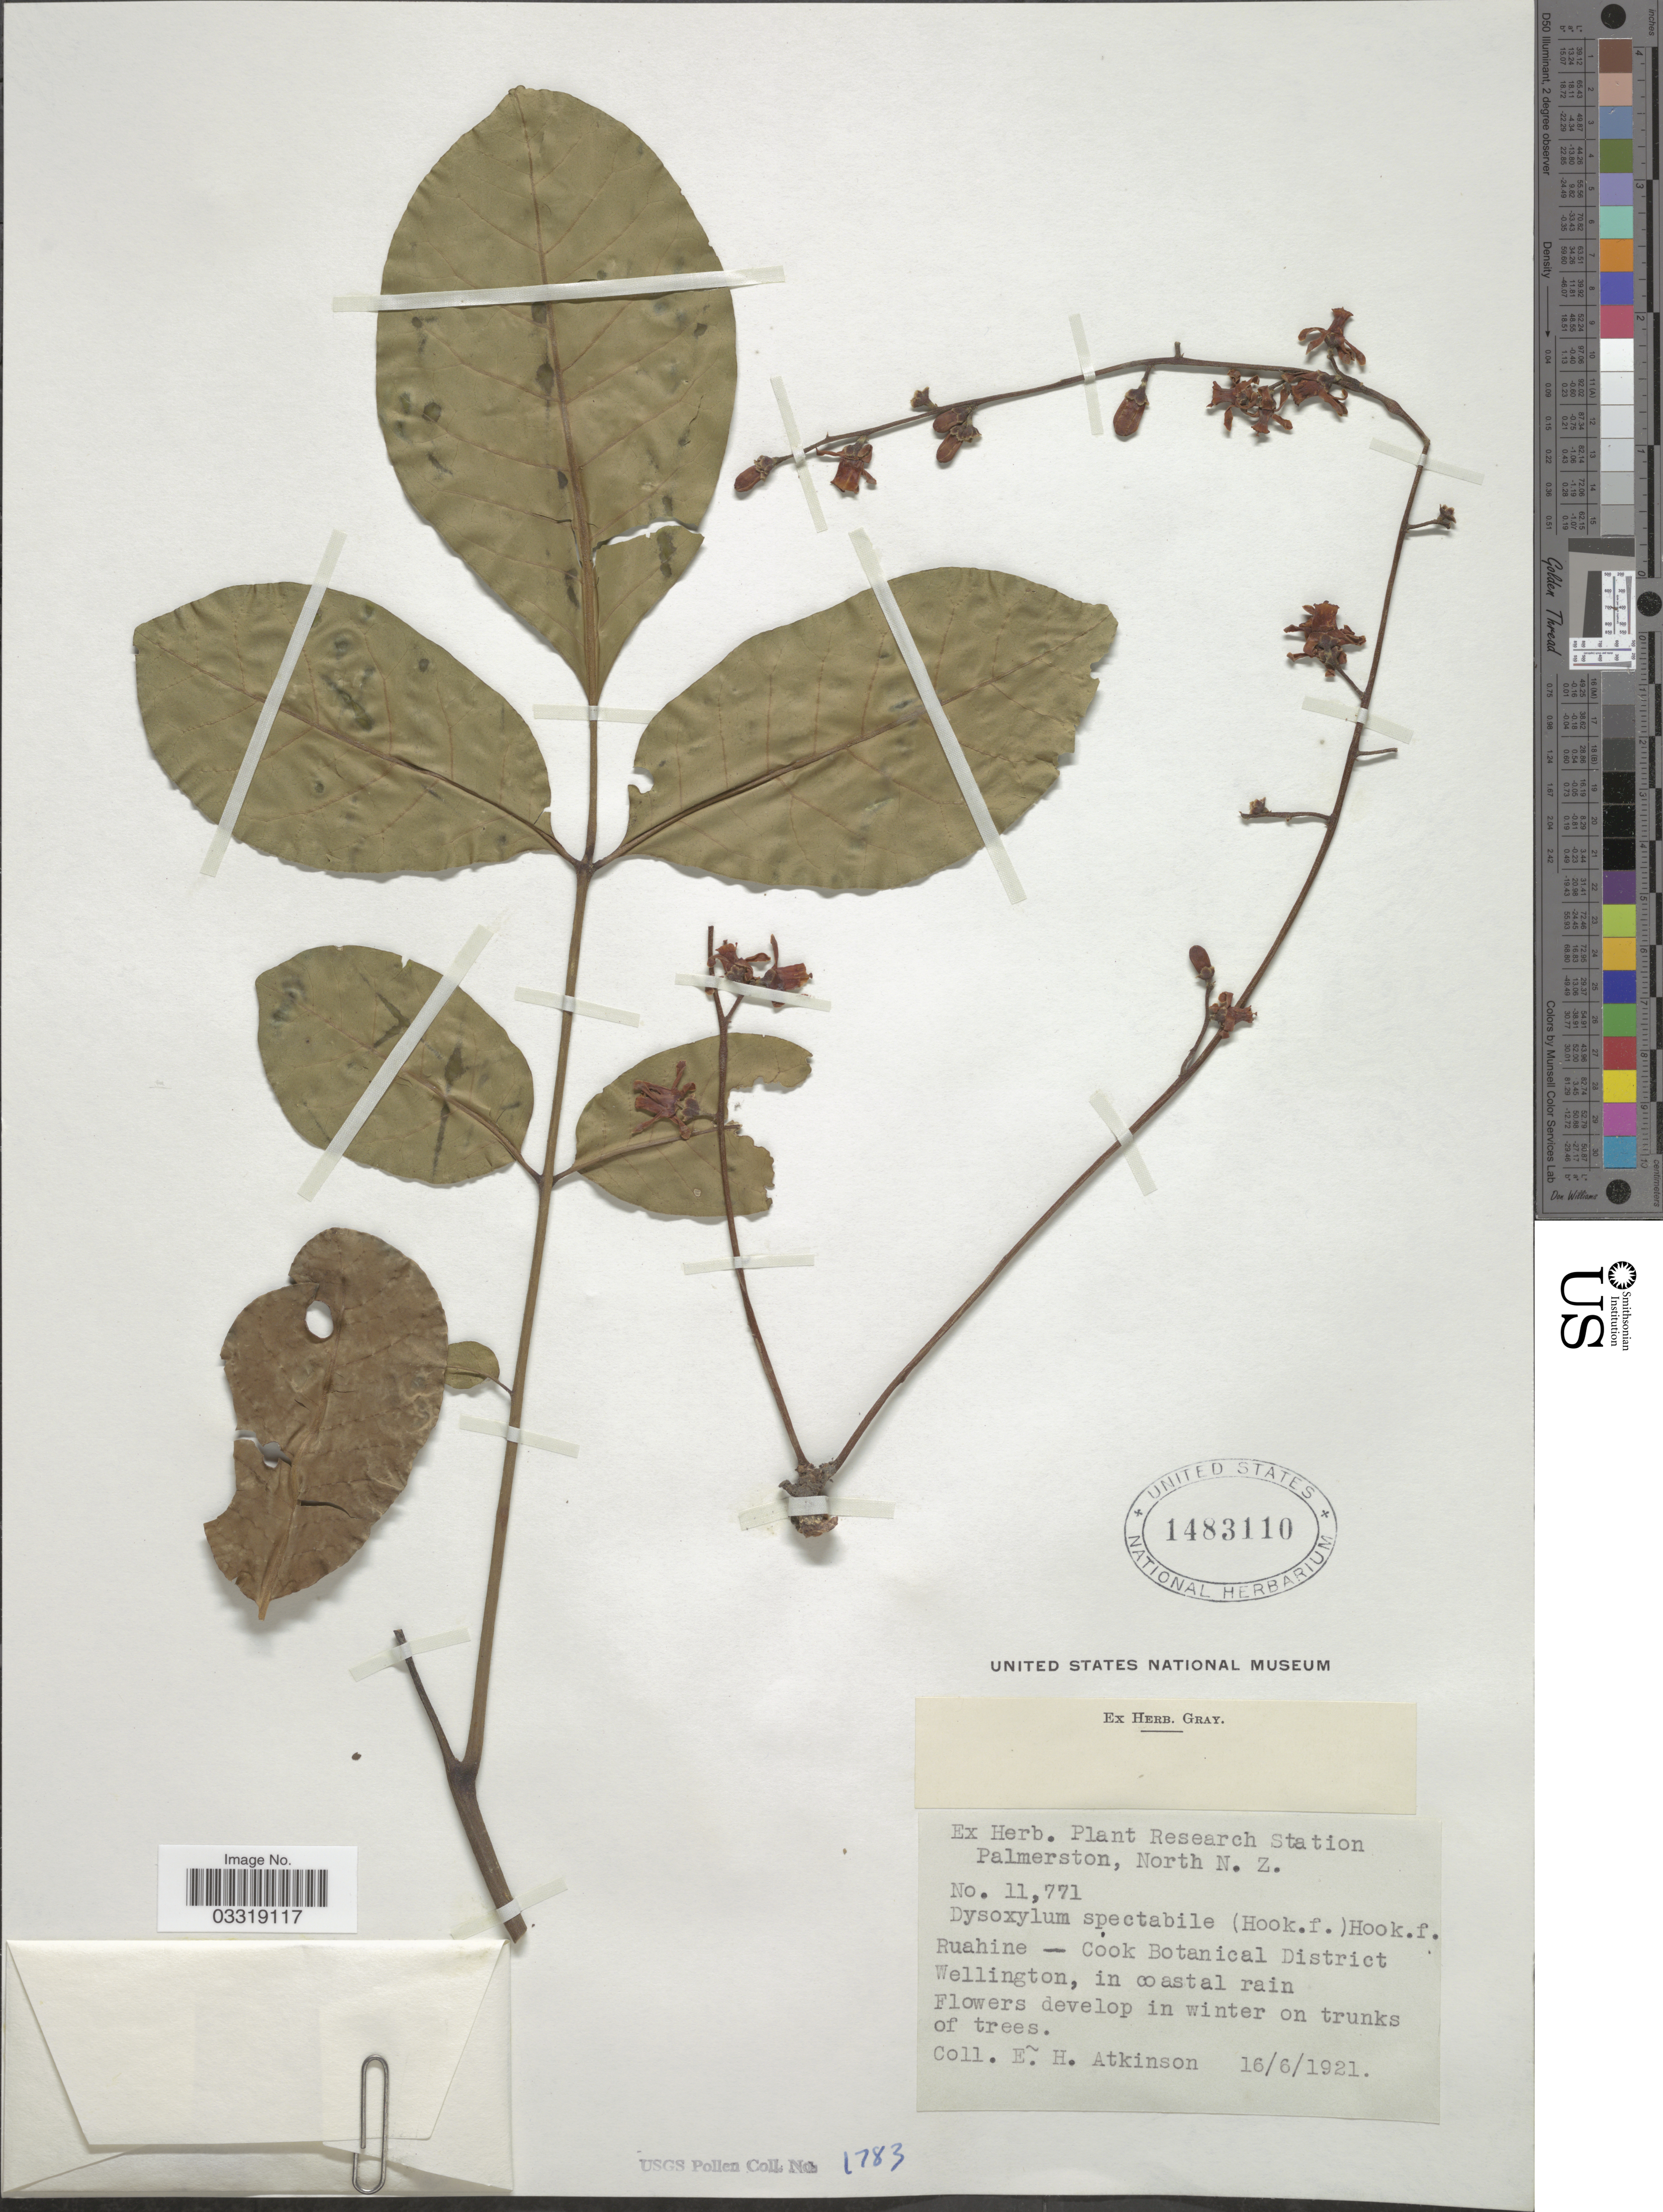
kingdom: Plantae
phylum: Tracheophyta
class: Magnoliopsida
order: Sapindales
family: Meliaceae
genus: Didymocheton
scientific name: Didymocheton spectabilis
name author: (G. Forst.) Mabb. & Holzmeyer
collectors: E. Atkinson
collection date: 1921-06-16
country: New Zealand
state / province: Wellington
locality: Ruahine - Cook Botanical District Wellington.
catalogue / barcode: US 1483110